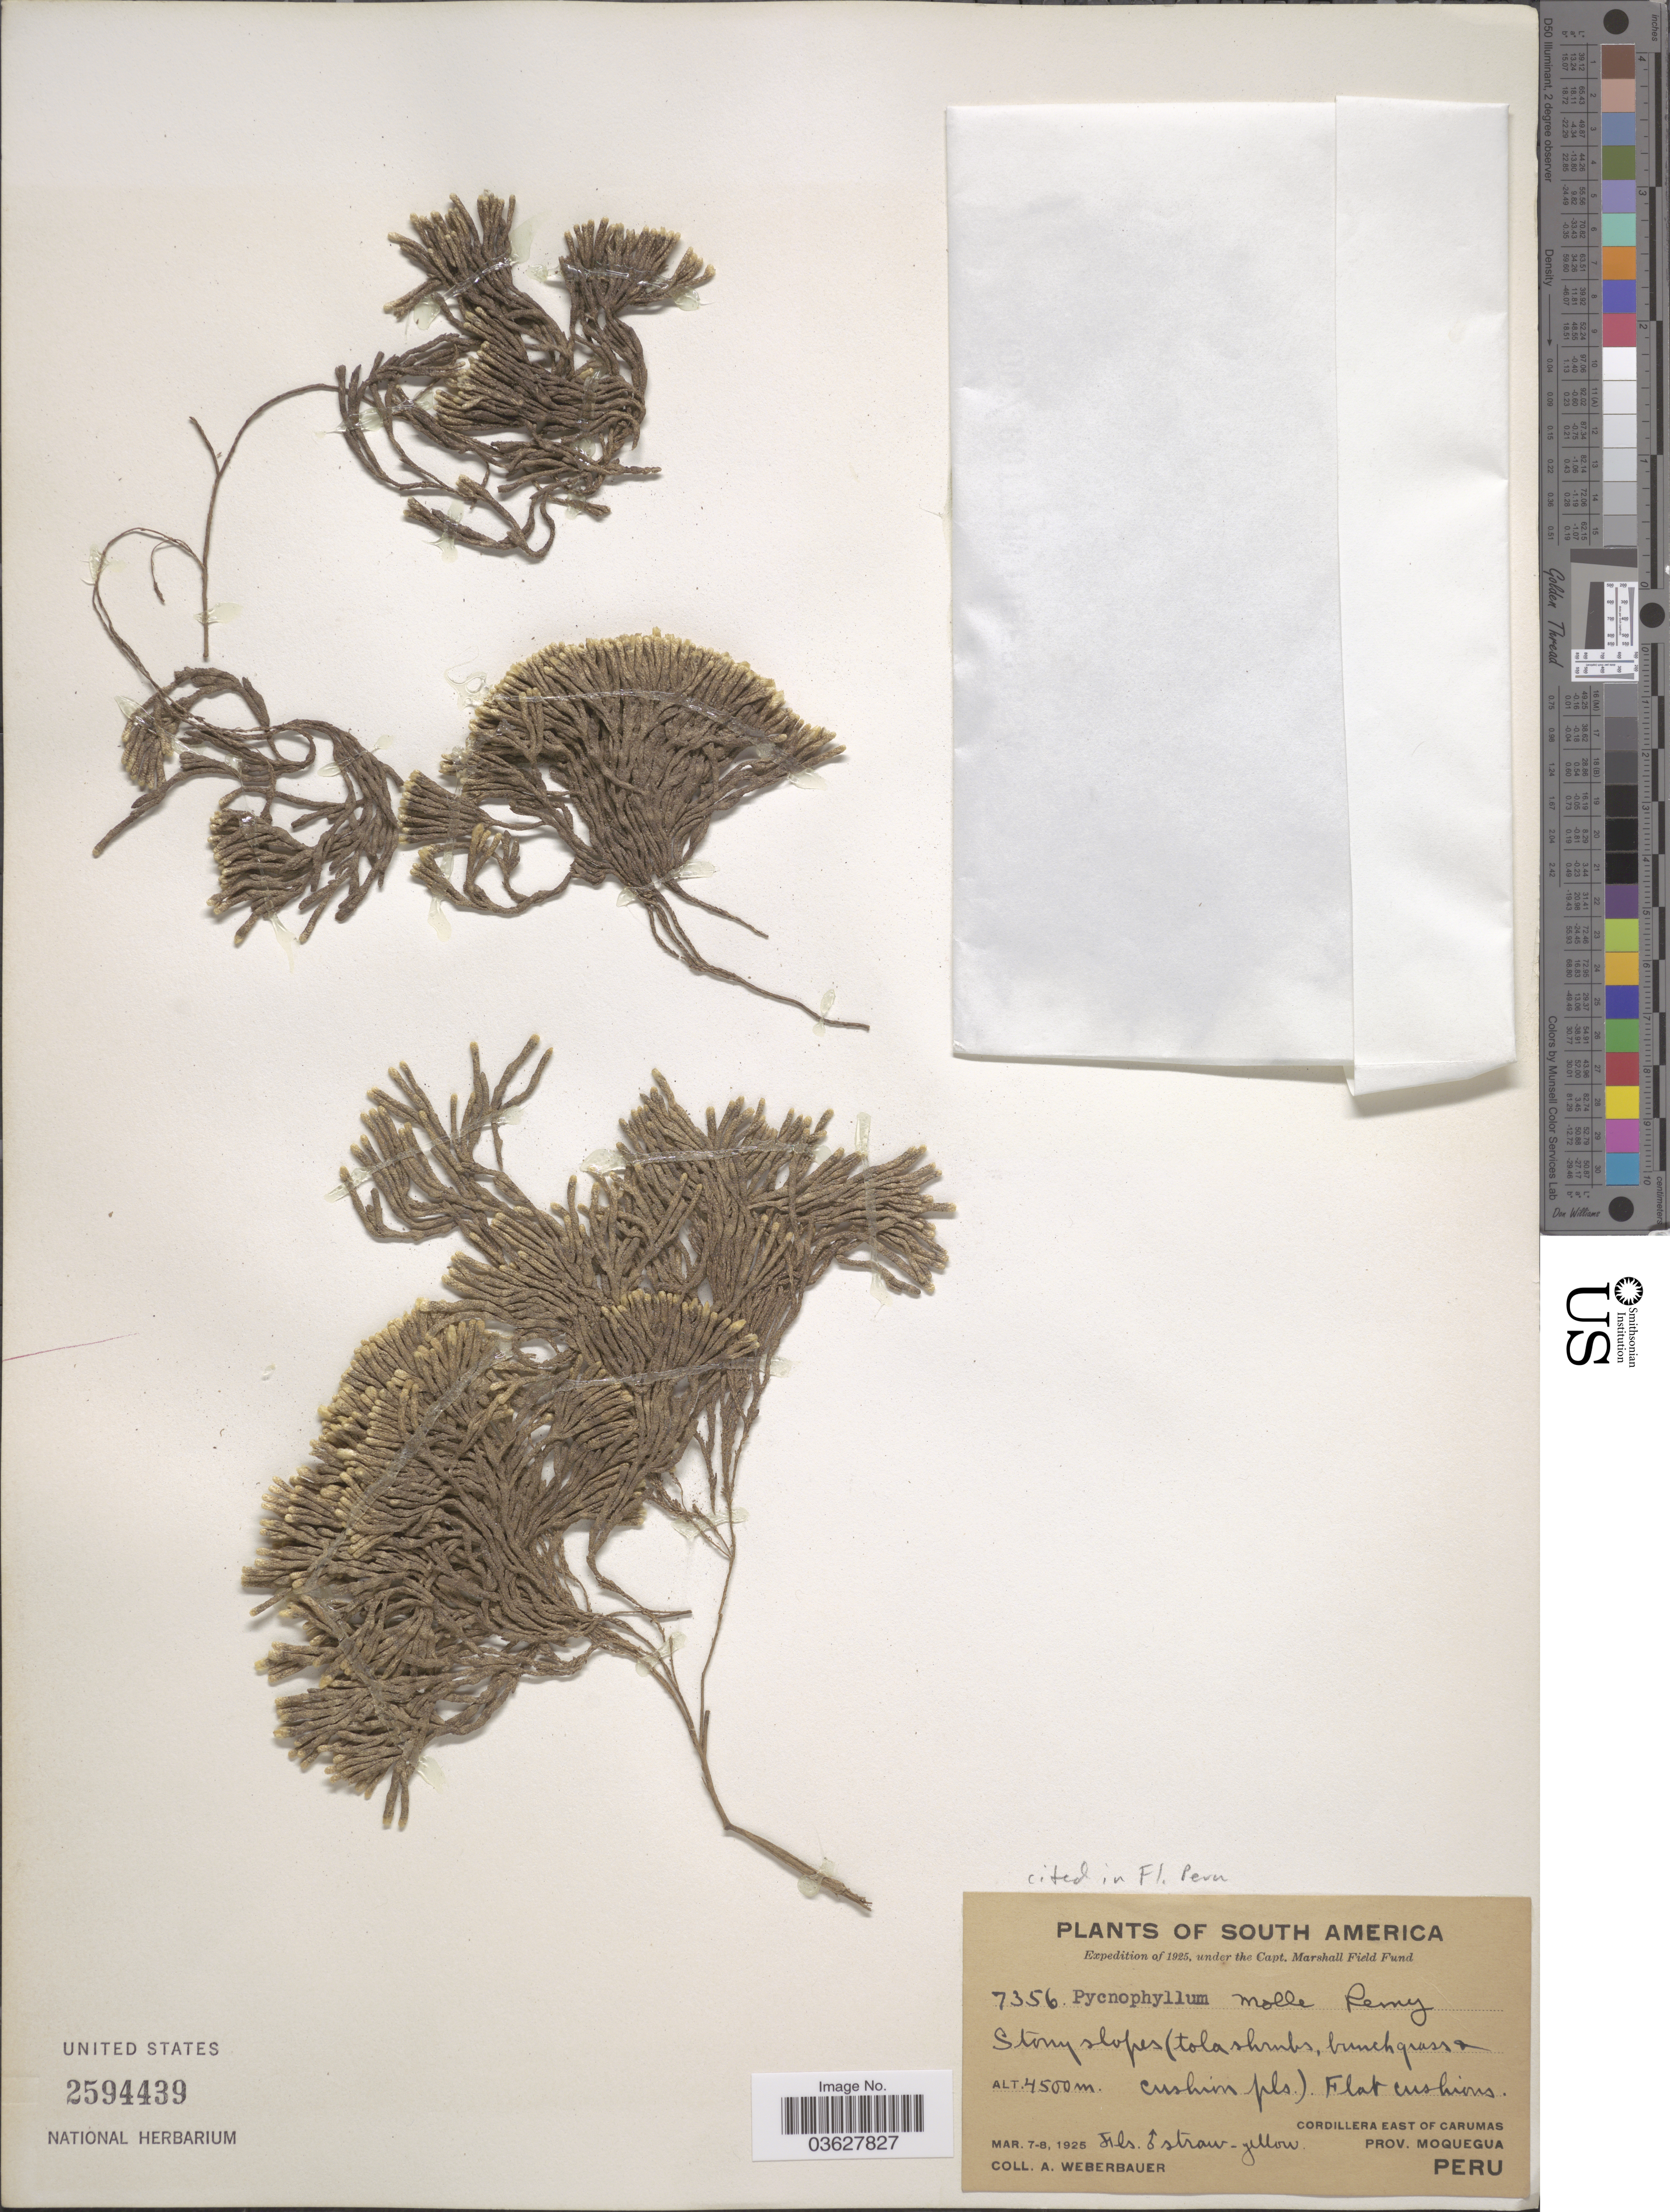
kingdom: Plantae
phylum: Tracheophyta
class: Magnoliopsida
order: Caryophyllales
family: Caryophyllaceae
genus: Pycnophyllum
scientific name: Pycnophyllum molle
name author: J. Rémy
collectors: A. Weberbauer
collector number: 7356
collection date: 1925-03-07/1925-03-08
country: Peru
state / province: Moquegua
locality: Cordillera east of Carumas.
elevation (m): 4500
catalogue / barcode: US 2594439